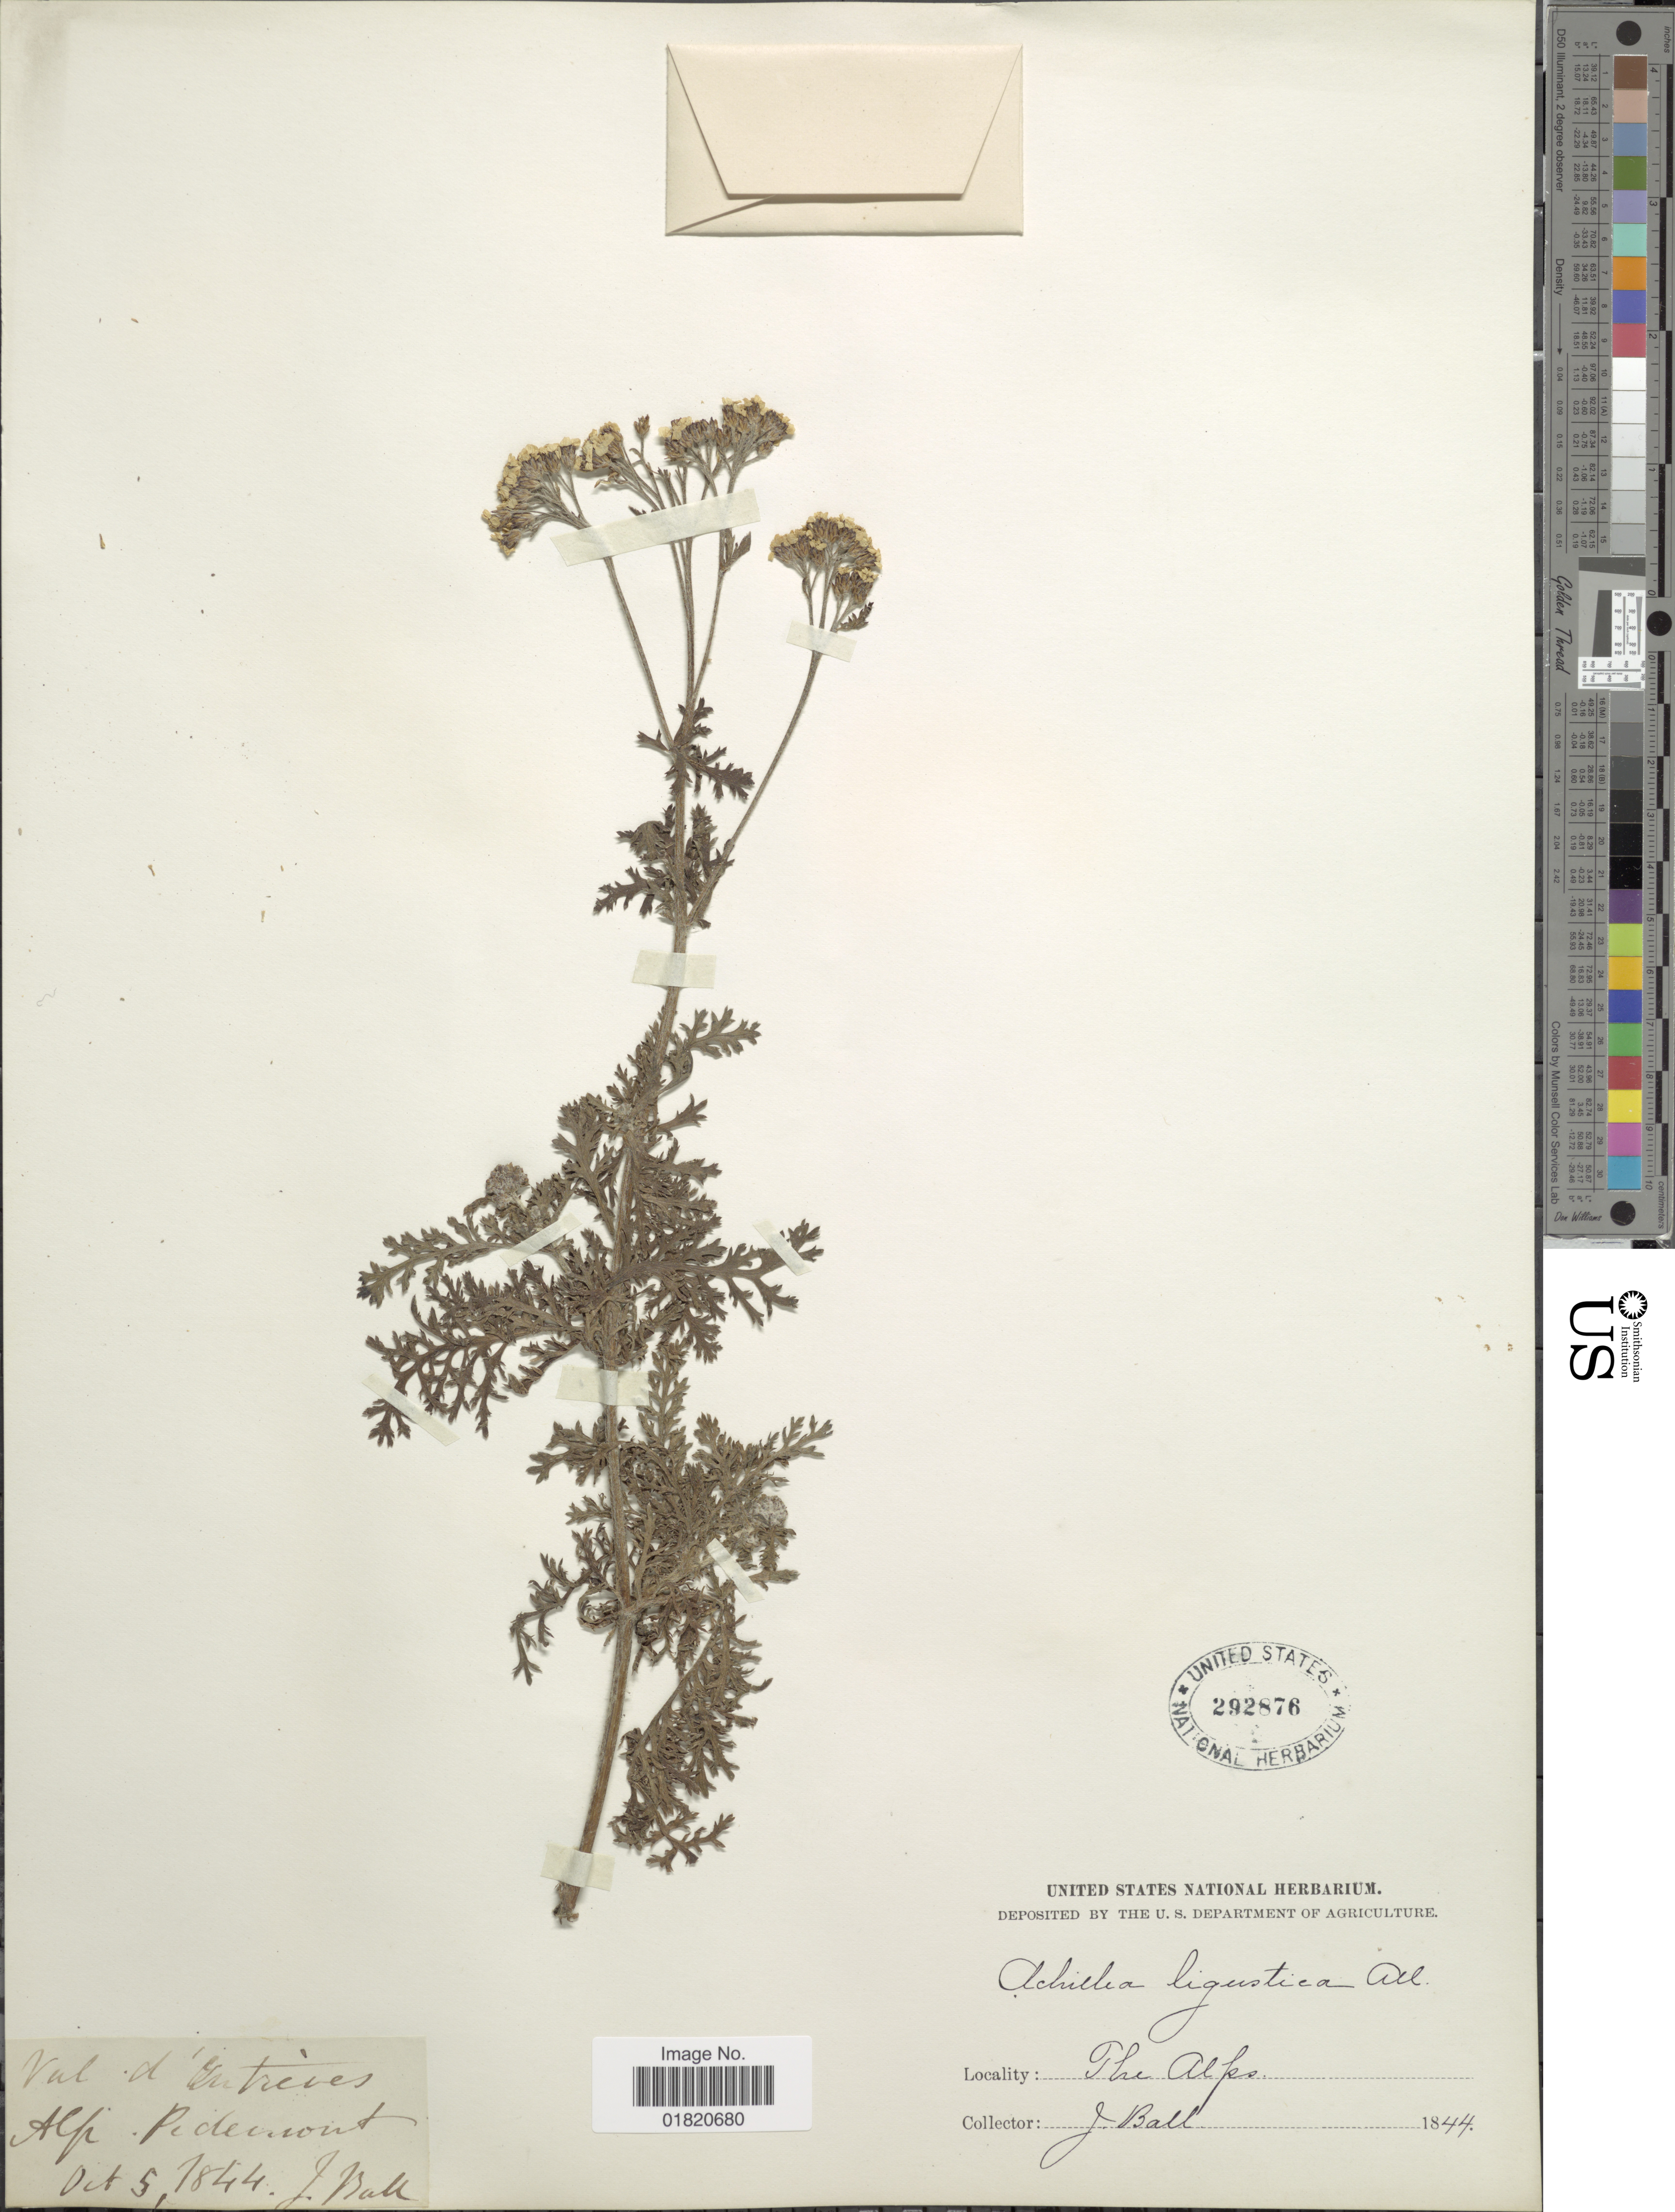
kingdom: Plantae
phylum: Tracheophyta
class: Magnoliopsida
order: Asterales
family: Asteraceae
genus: Achillea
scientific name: Achillea ligustica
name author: All.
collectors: J. Ball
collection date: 1844-05-05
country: Italy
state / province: Piedmont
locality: Alp. Pedemont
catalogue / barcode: US 292876